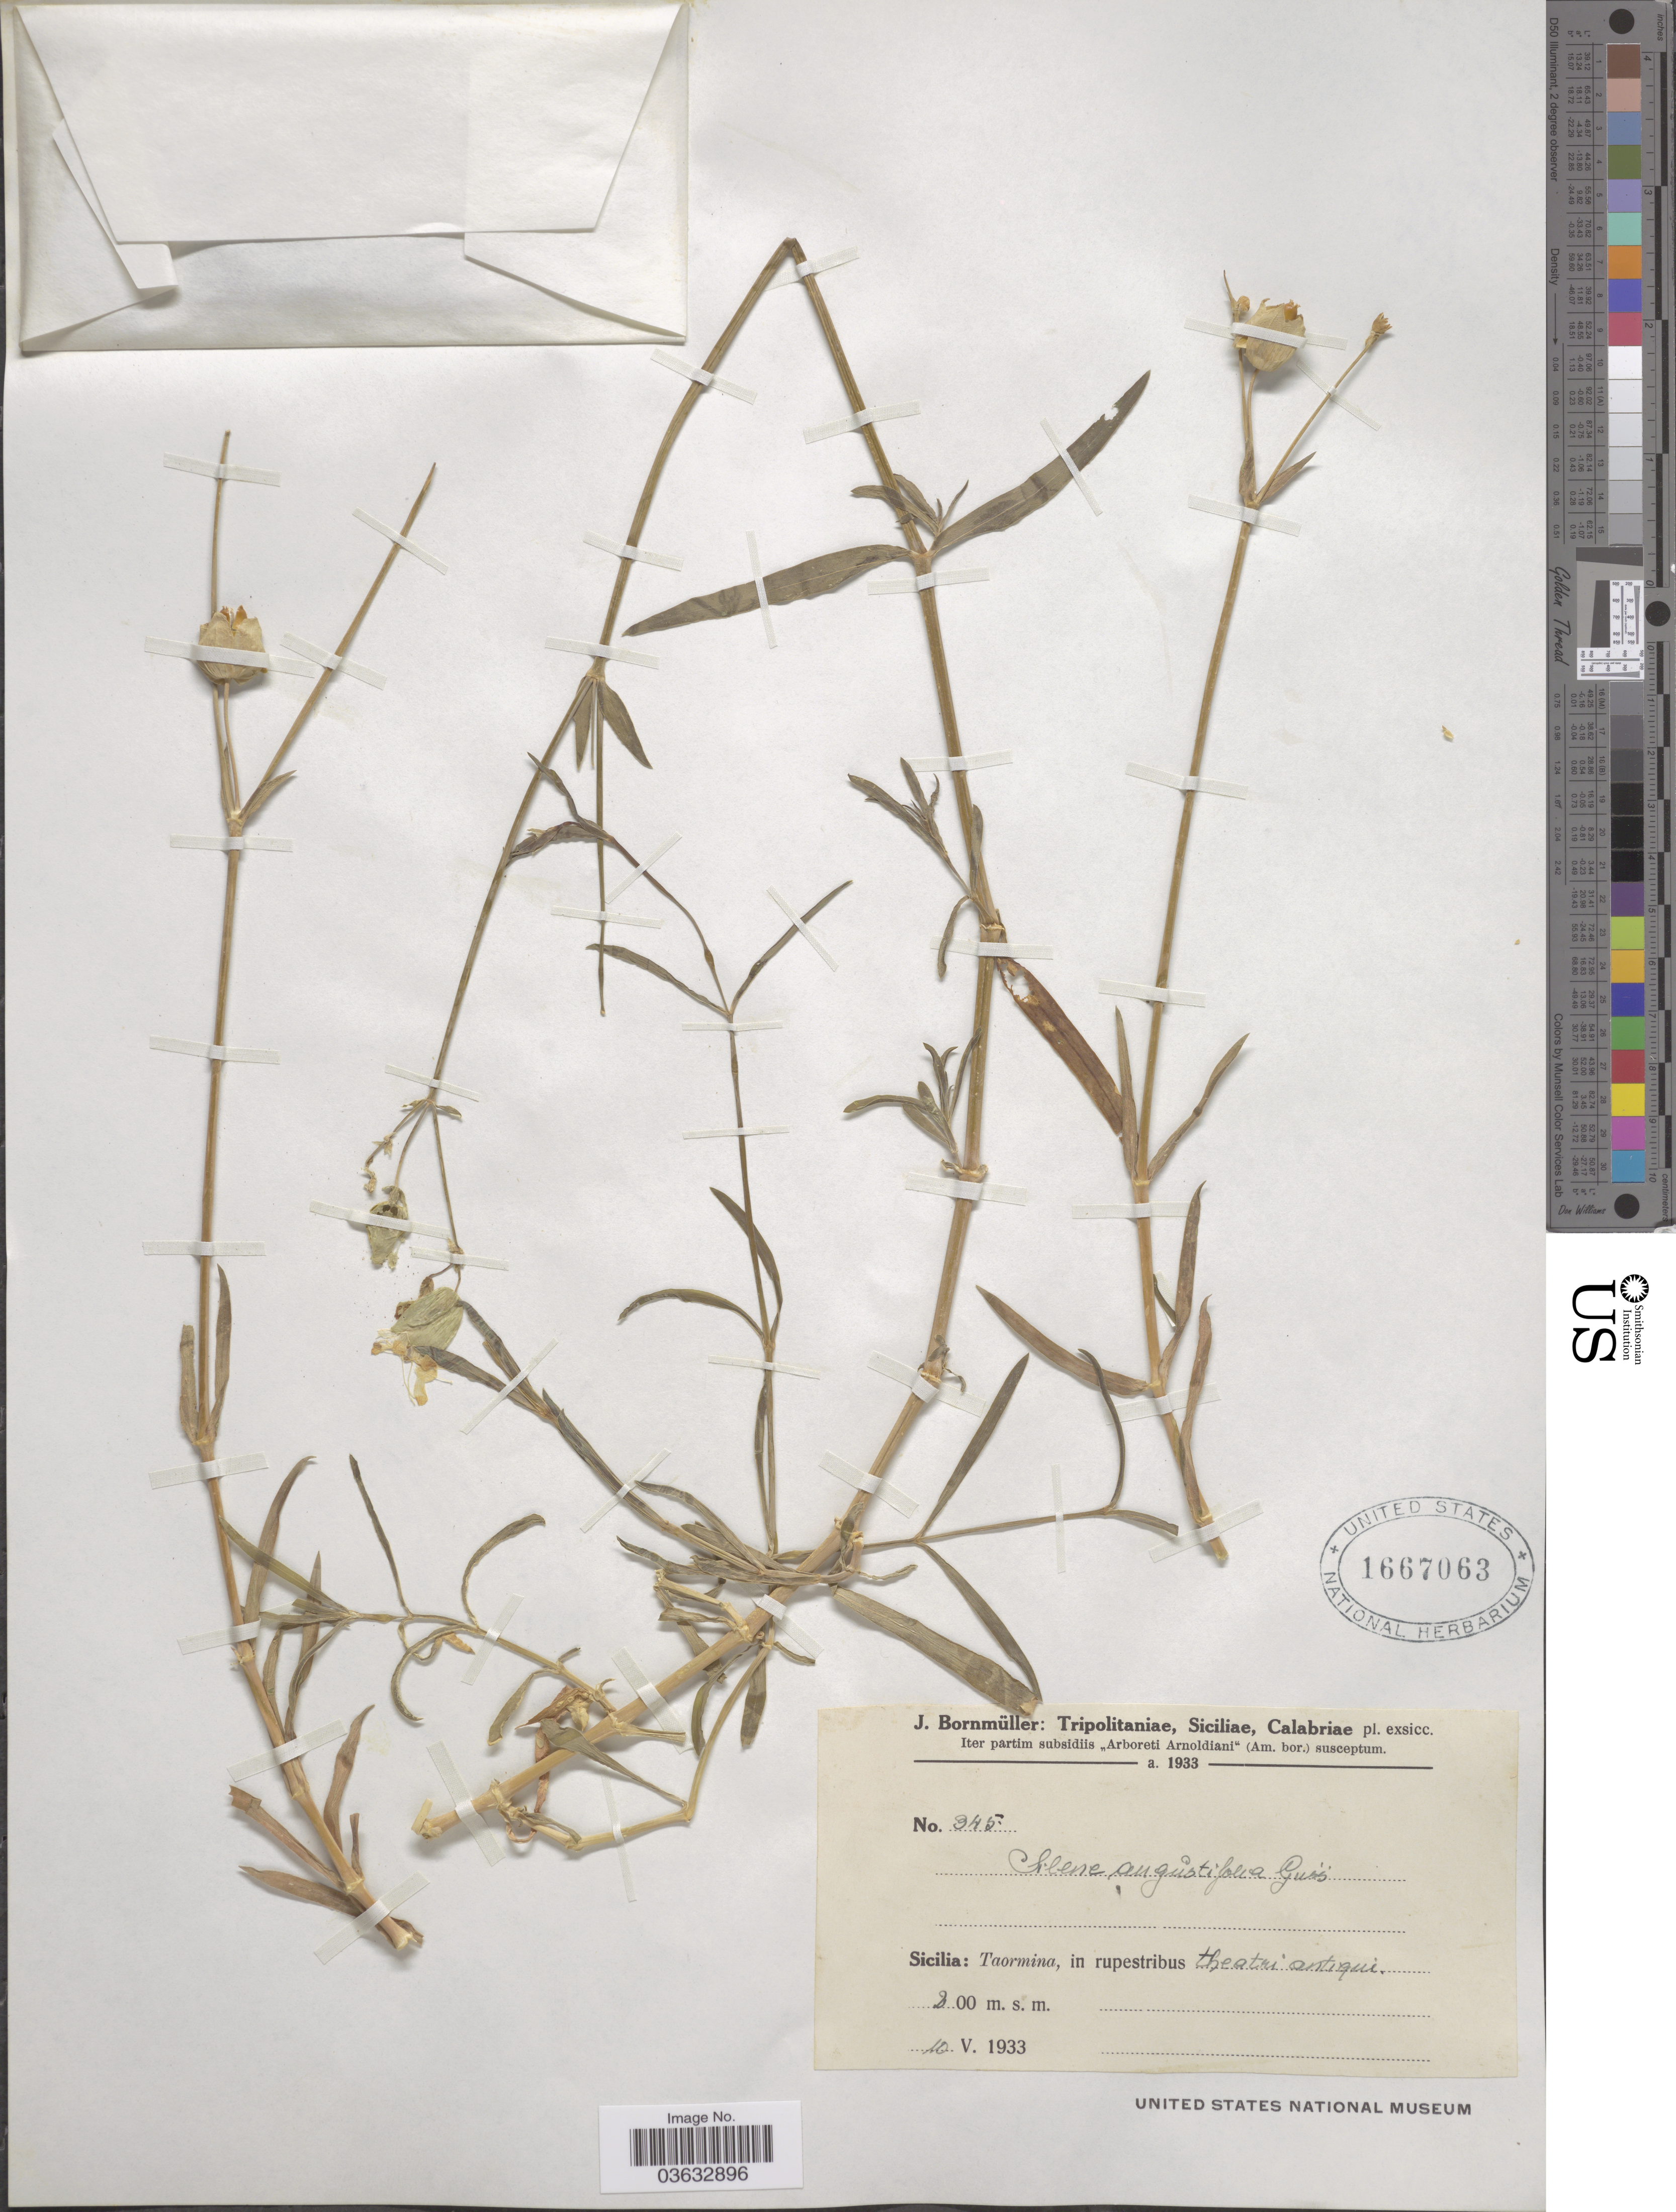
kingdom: Plantae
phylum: Tracheophyta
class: Magnoliopsida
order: Caryophyllales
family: Caryophyllaceae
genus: Silene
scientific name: Silene angustifolia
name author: Poir.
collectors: J. Bornmüller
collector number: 345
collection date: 1933-05-10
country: Italy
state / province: Siciliana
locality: Sicilia: Taormina, in rupestribus theatri antiqui.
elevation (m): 200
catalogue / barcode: US 1667063